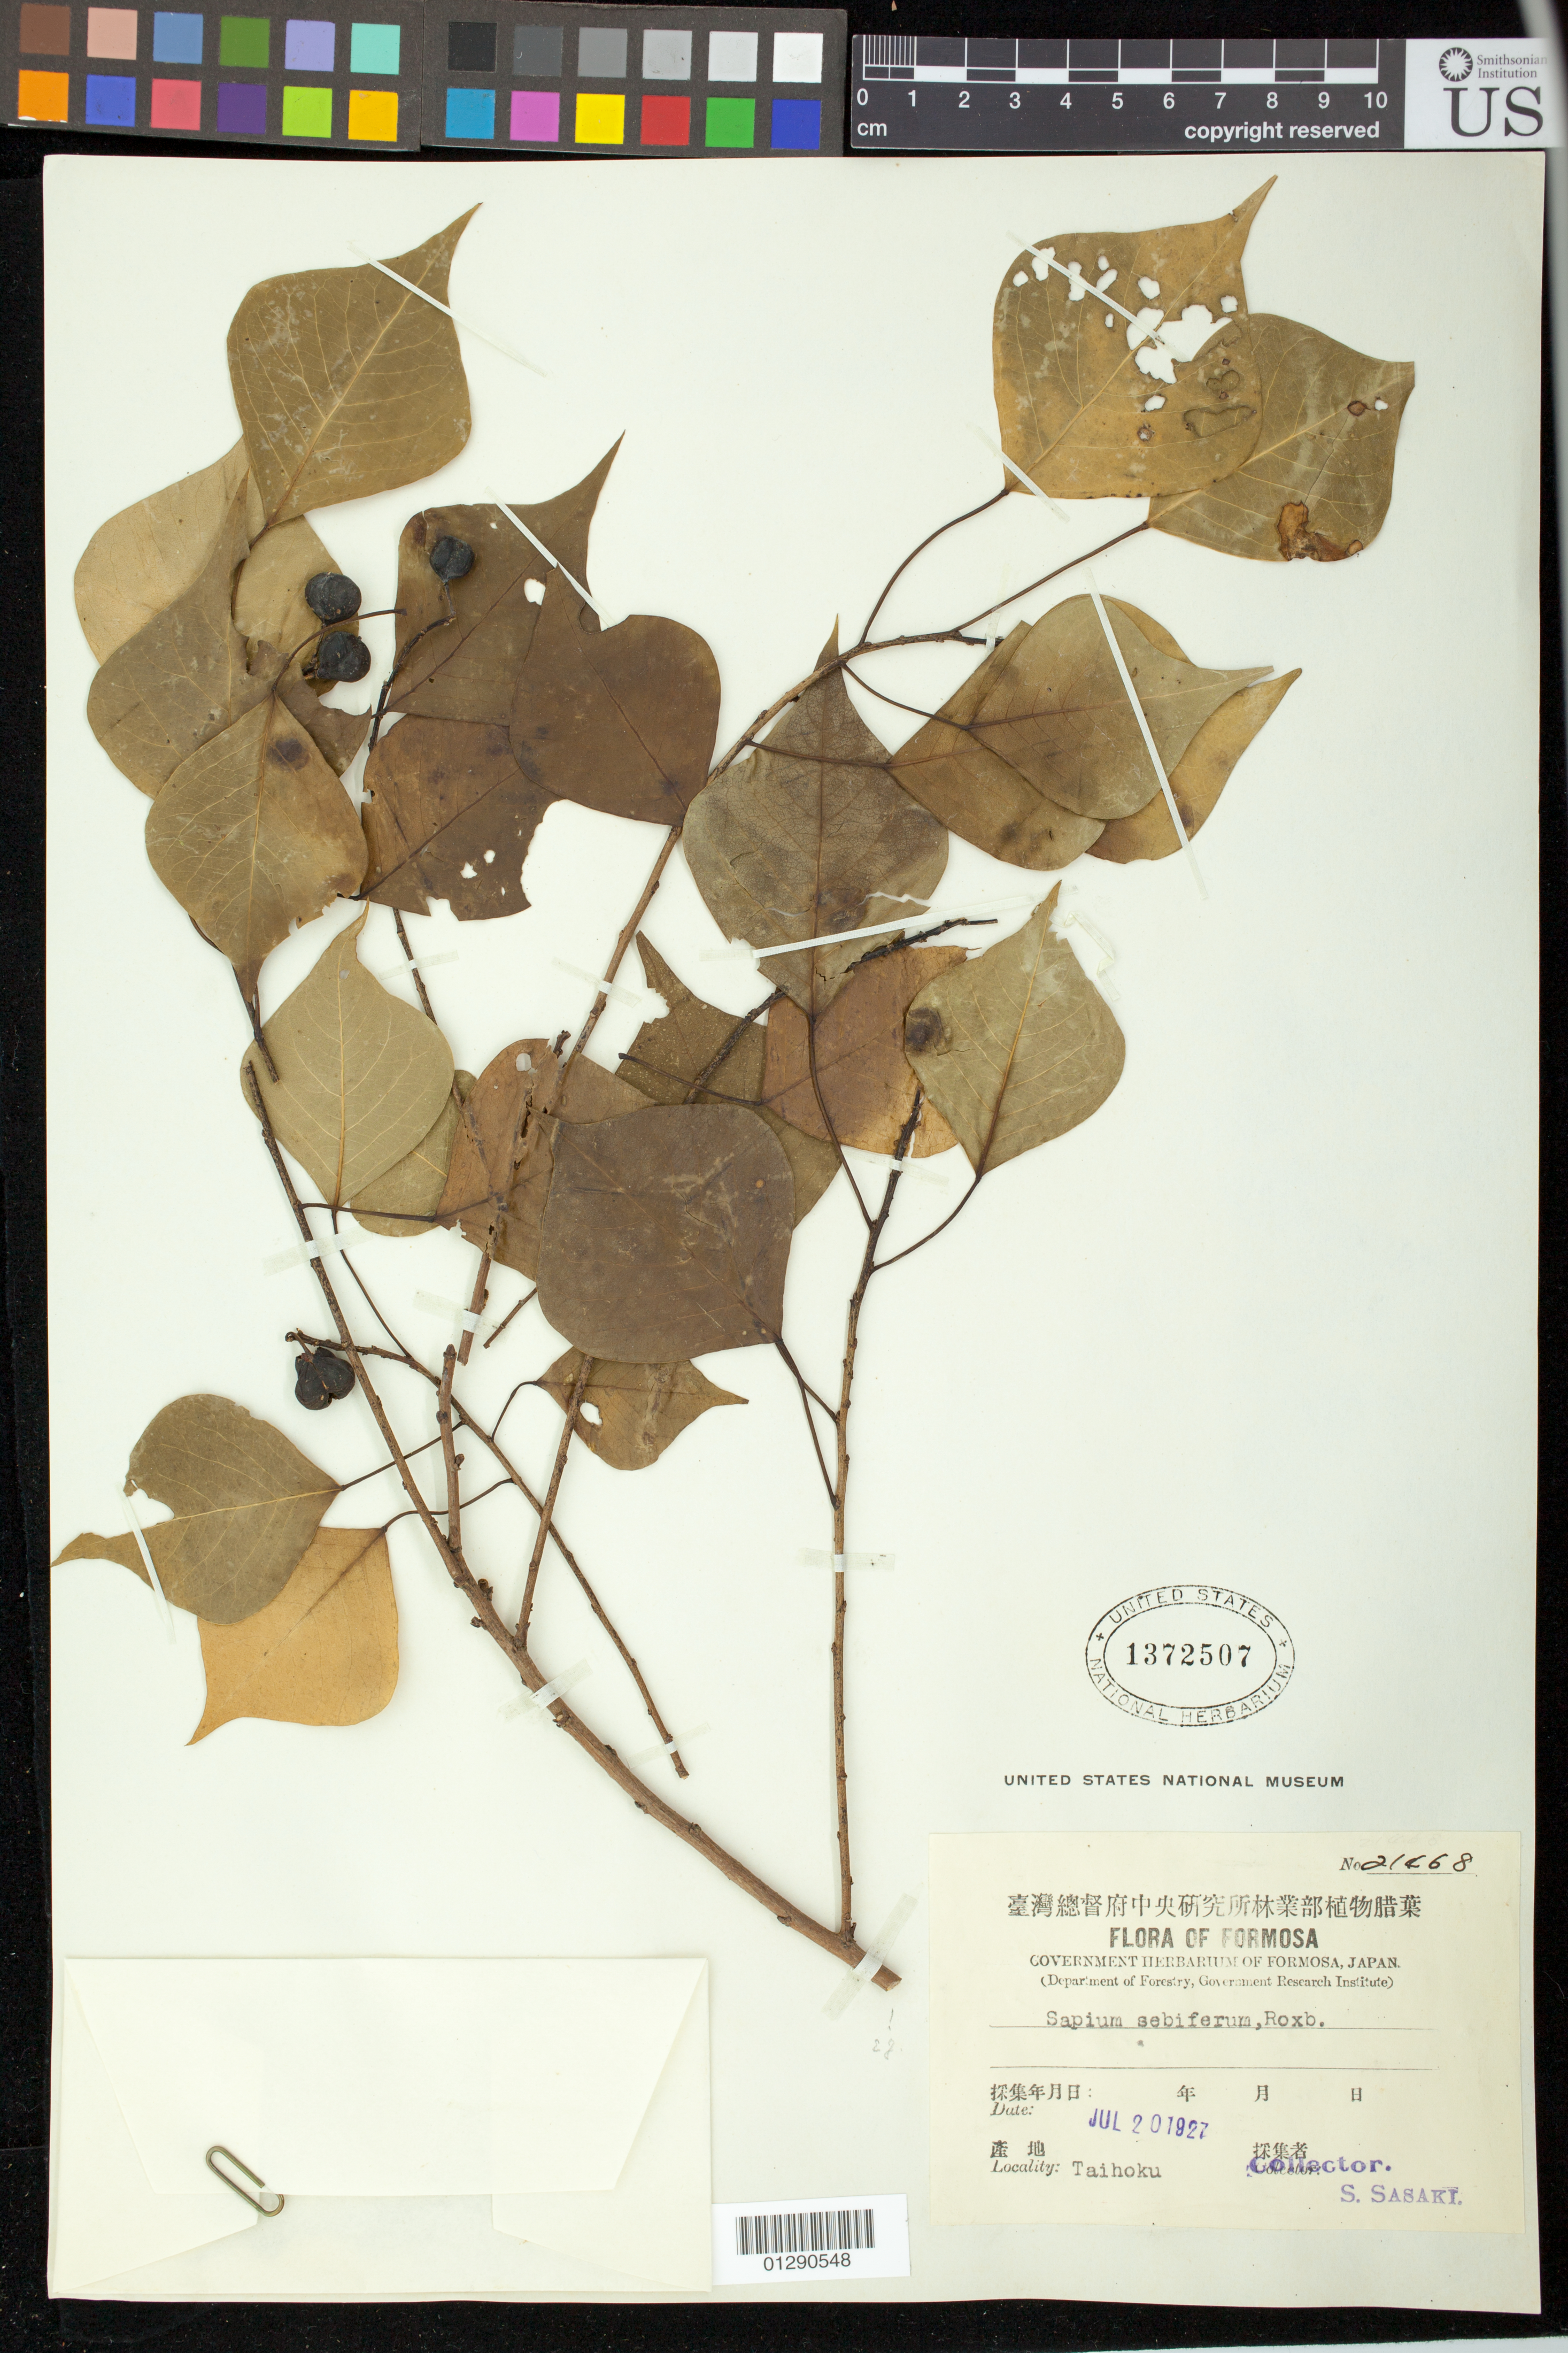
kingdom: Plantae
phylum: Tracheophyta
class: Magnoliopsida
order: Malpighiales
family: Euphorbiaceae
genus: Sapium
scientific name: Sapium sebiferum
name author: (L.) Roxb.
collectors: S. Sasaki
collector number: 21468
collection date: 1927-07-02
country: Taiwan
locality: Taihoku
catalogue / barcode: US 1372507